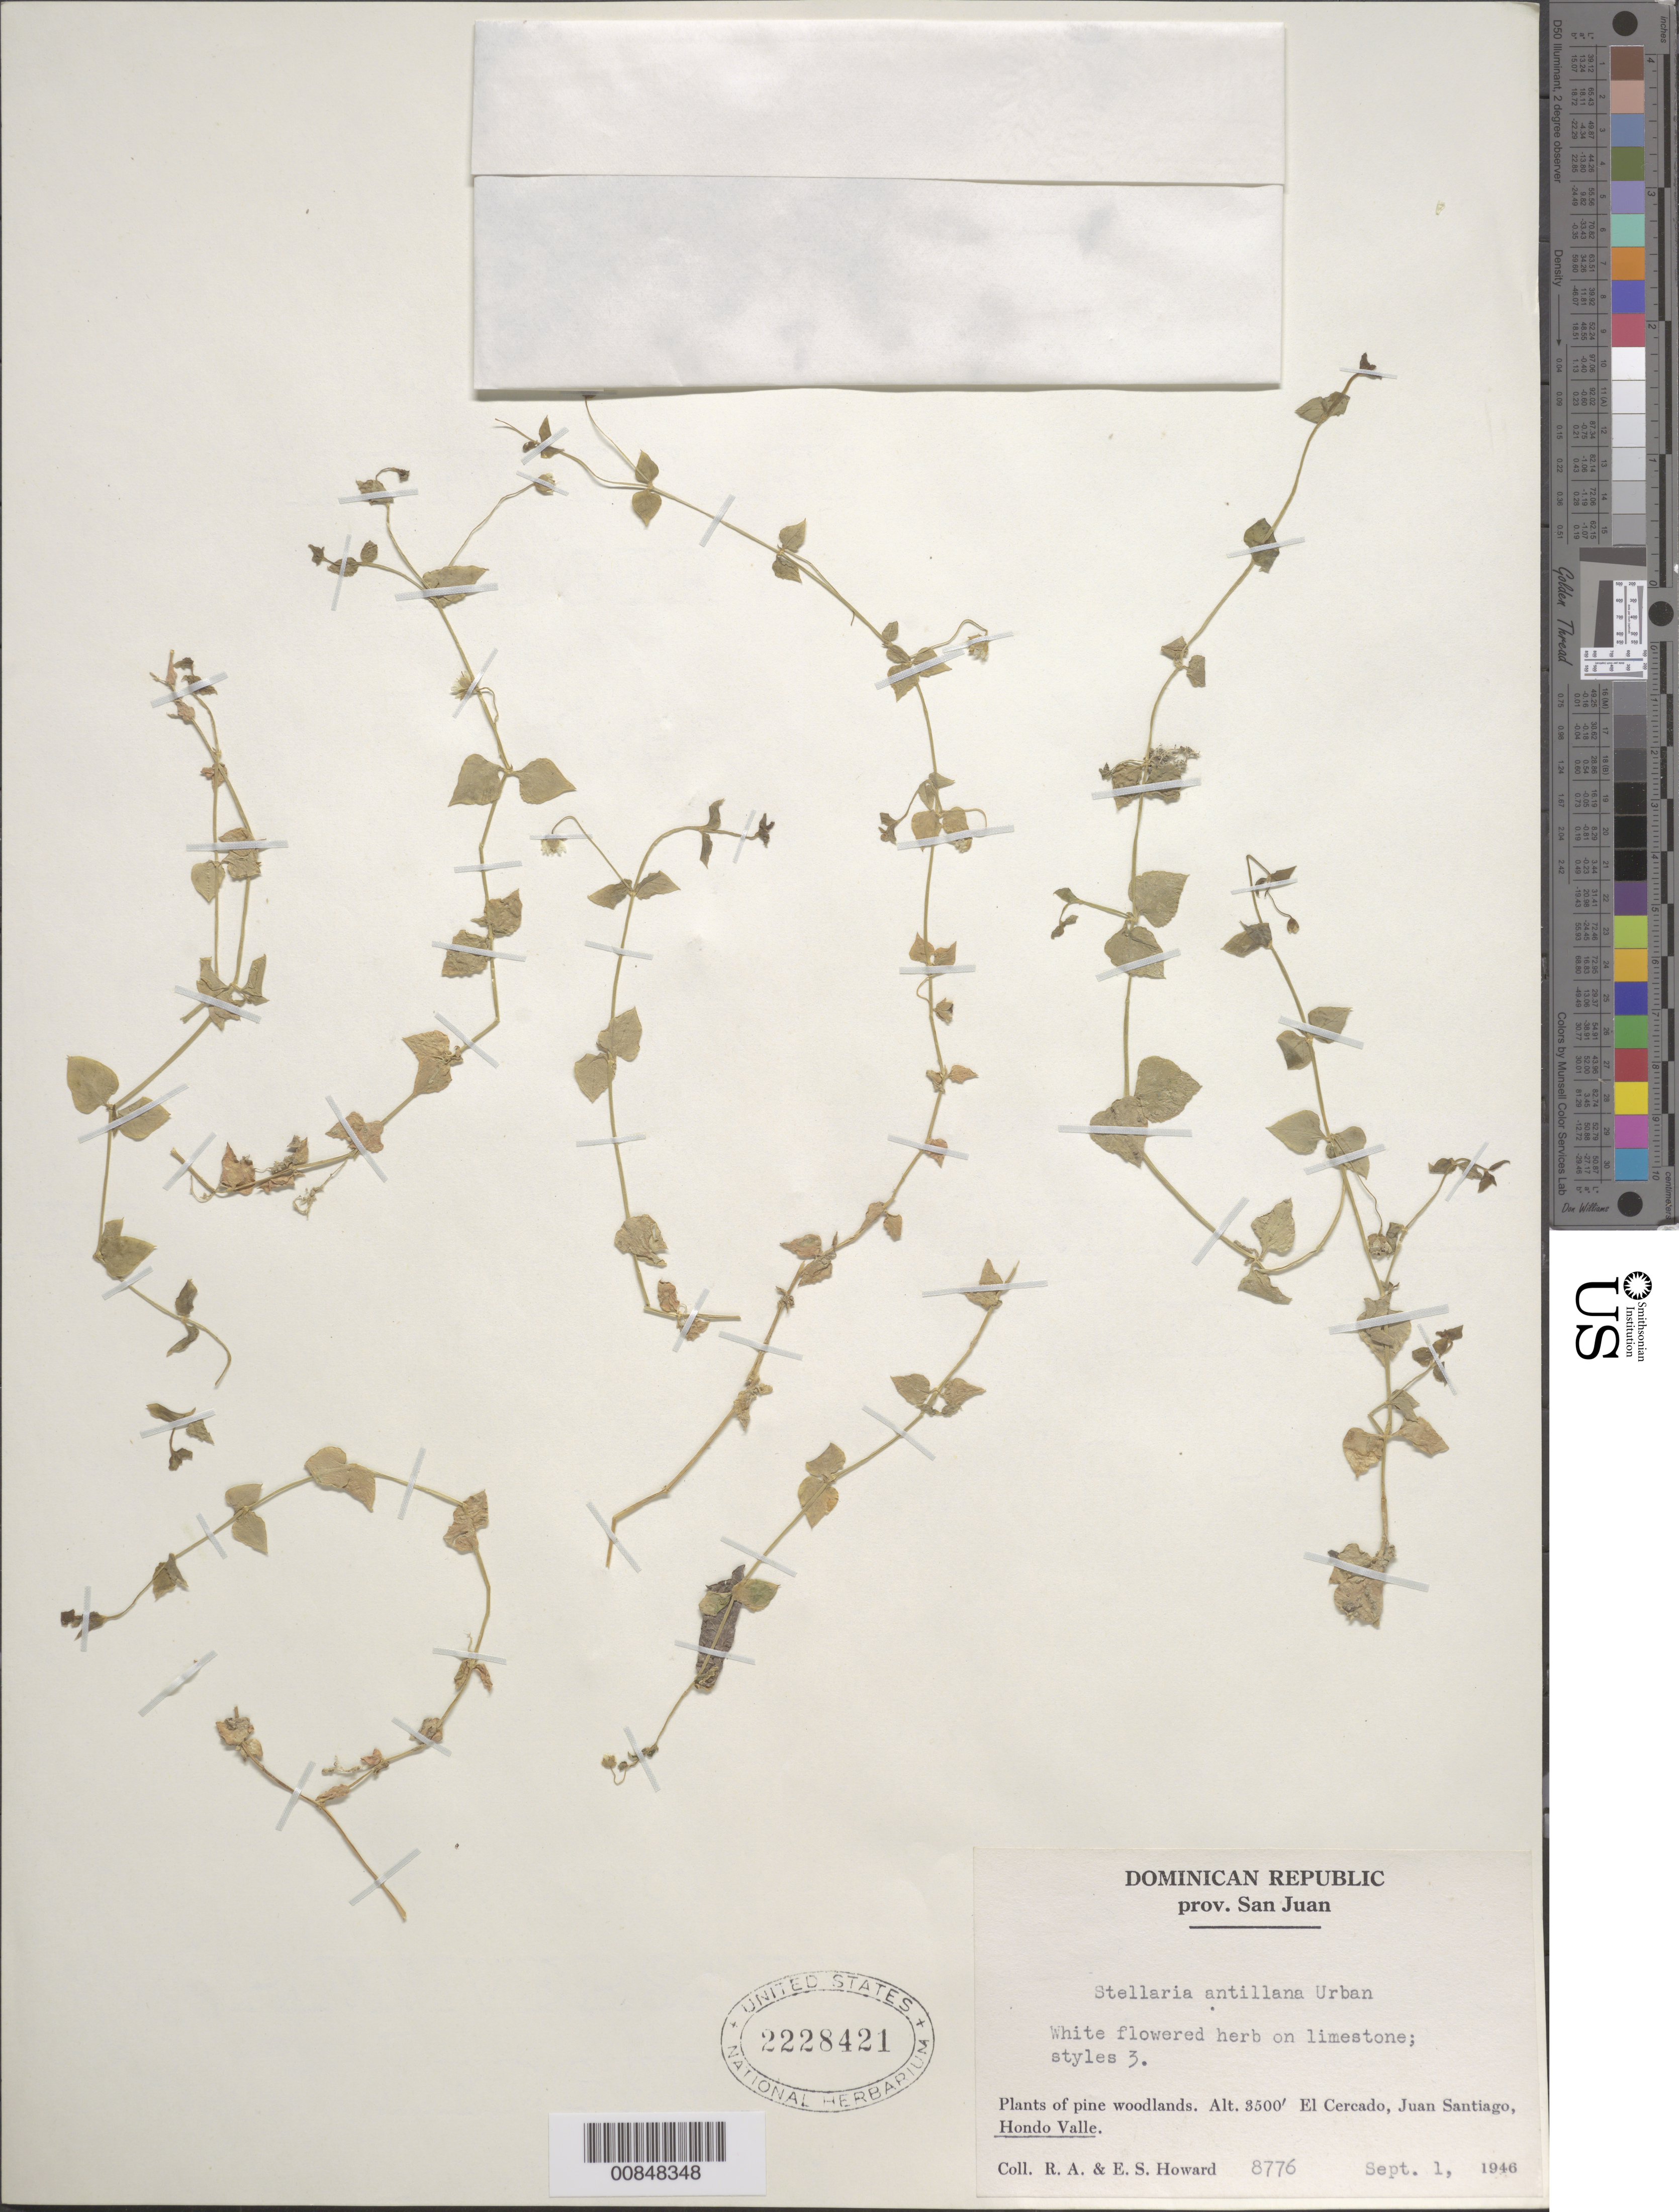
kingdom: Plantae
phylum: Tracheophyta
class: Magnoliopsida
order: Caryophyllales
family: Caryophyllaceae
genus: Stellaria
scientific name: Stellaria antillana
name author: Urb.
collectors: R. A. Howard & E. S. Howard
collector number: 8776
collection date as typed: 01 Sep 1946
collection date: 1946-09-01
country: Dominican Republic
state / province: San Juan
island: Hispaniola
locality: El Cercado, Juan Santiago, Hondo Valle.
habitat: Plants of pine woodlands. On limestone.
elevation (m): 1067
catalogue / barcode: US 2228421